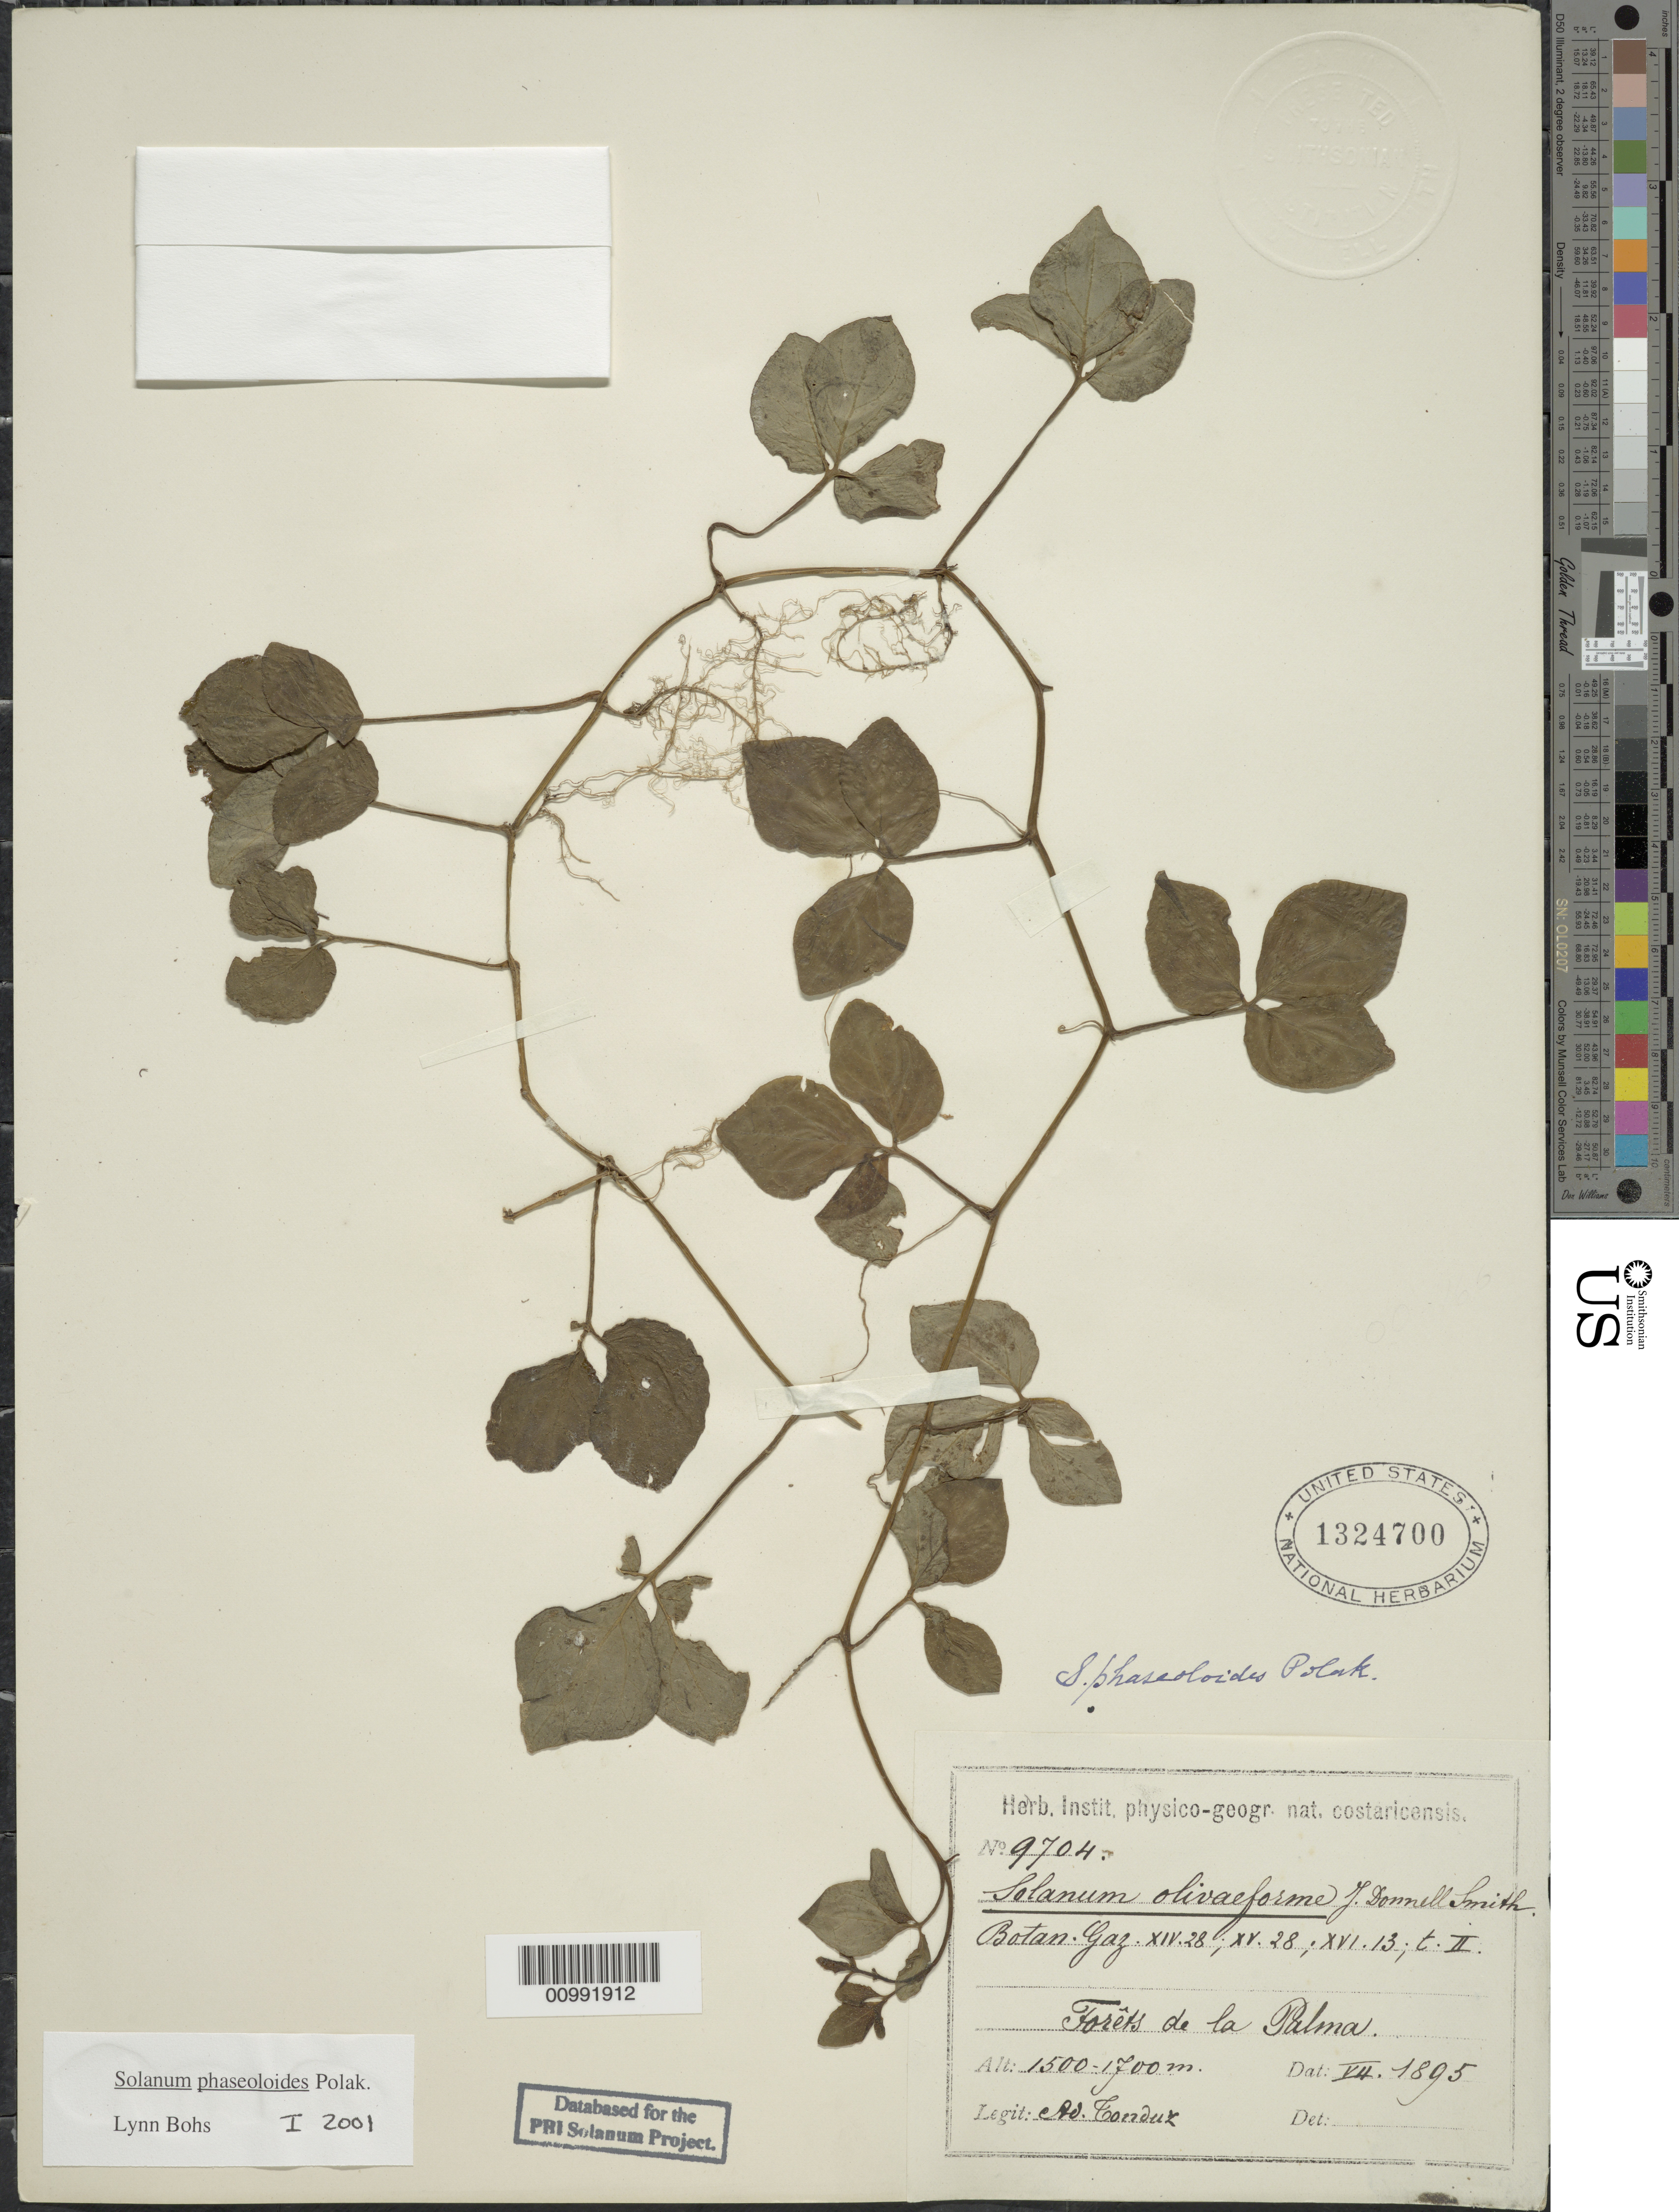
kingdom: Plantae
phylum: Tracheophyta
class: Magnoliopsida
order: Solanales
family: Solanaceae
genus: Solanum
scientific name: Solanum phaseoloides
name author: Pol.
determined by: Tepe, E. J., (UT)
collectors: A. Tonduz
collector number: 9704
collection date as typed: Jul 1895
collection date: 1895-07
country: Costa Rica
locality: Forets de la Palma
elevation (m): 1500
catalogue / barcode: US 1324700